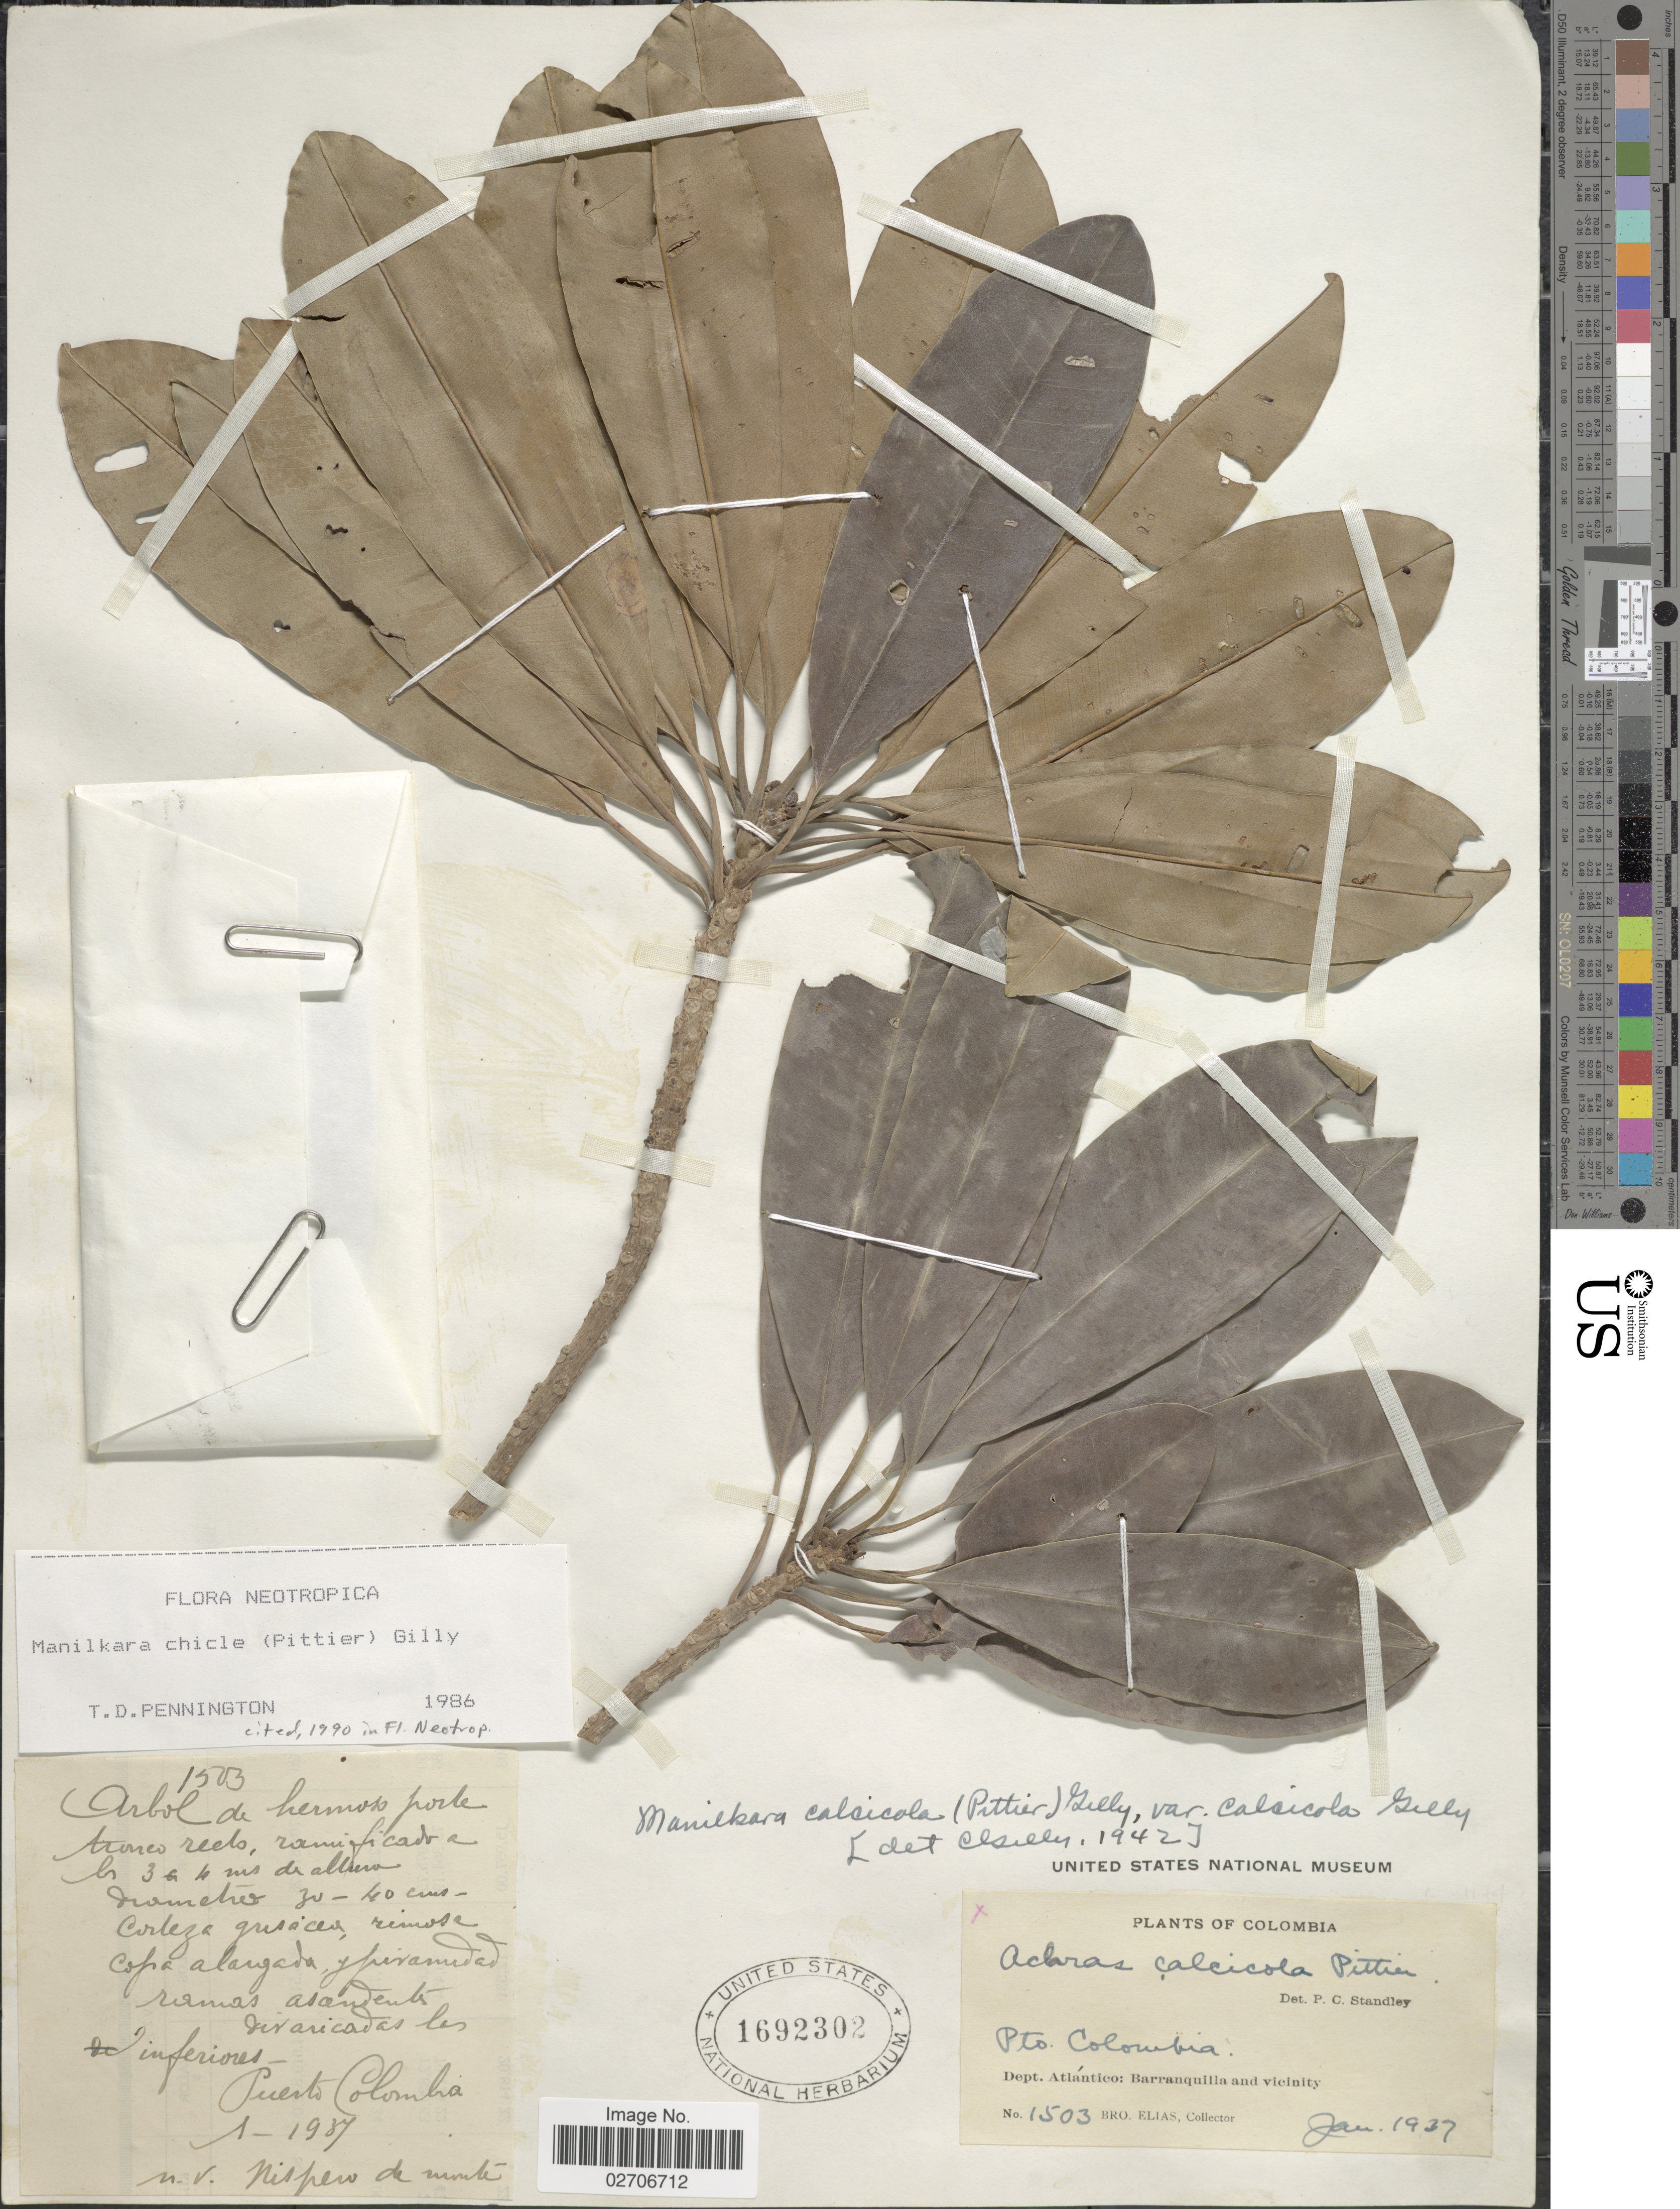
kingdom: Plantae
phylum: Tracheophyta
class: Magnoliopsida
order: Ericales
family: Sapotaceae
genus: Manilkara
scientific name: Manilkara chicle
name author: (Pittier) Gilly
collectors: Bro. Elias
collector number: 1503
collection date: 1937-01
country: Colombia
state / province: Atlántico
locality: Pto. Colombia, Dept. Atlantico: Barranquilla and vicinity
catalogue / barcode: US 1692302